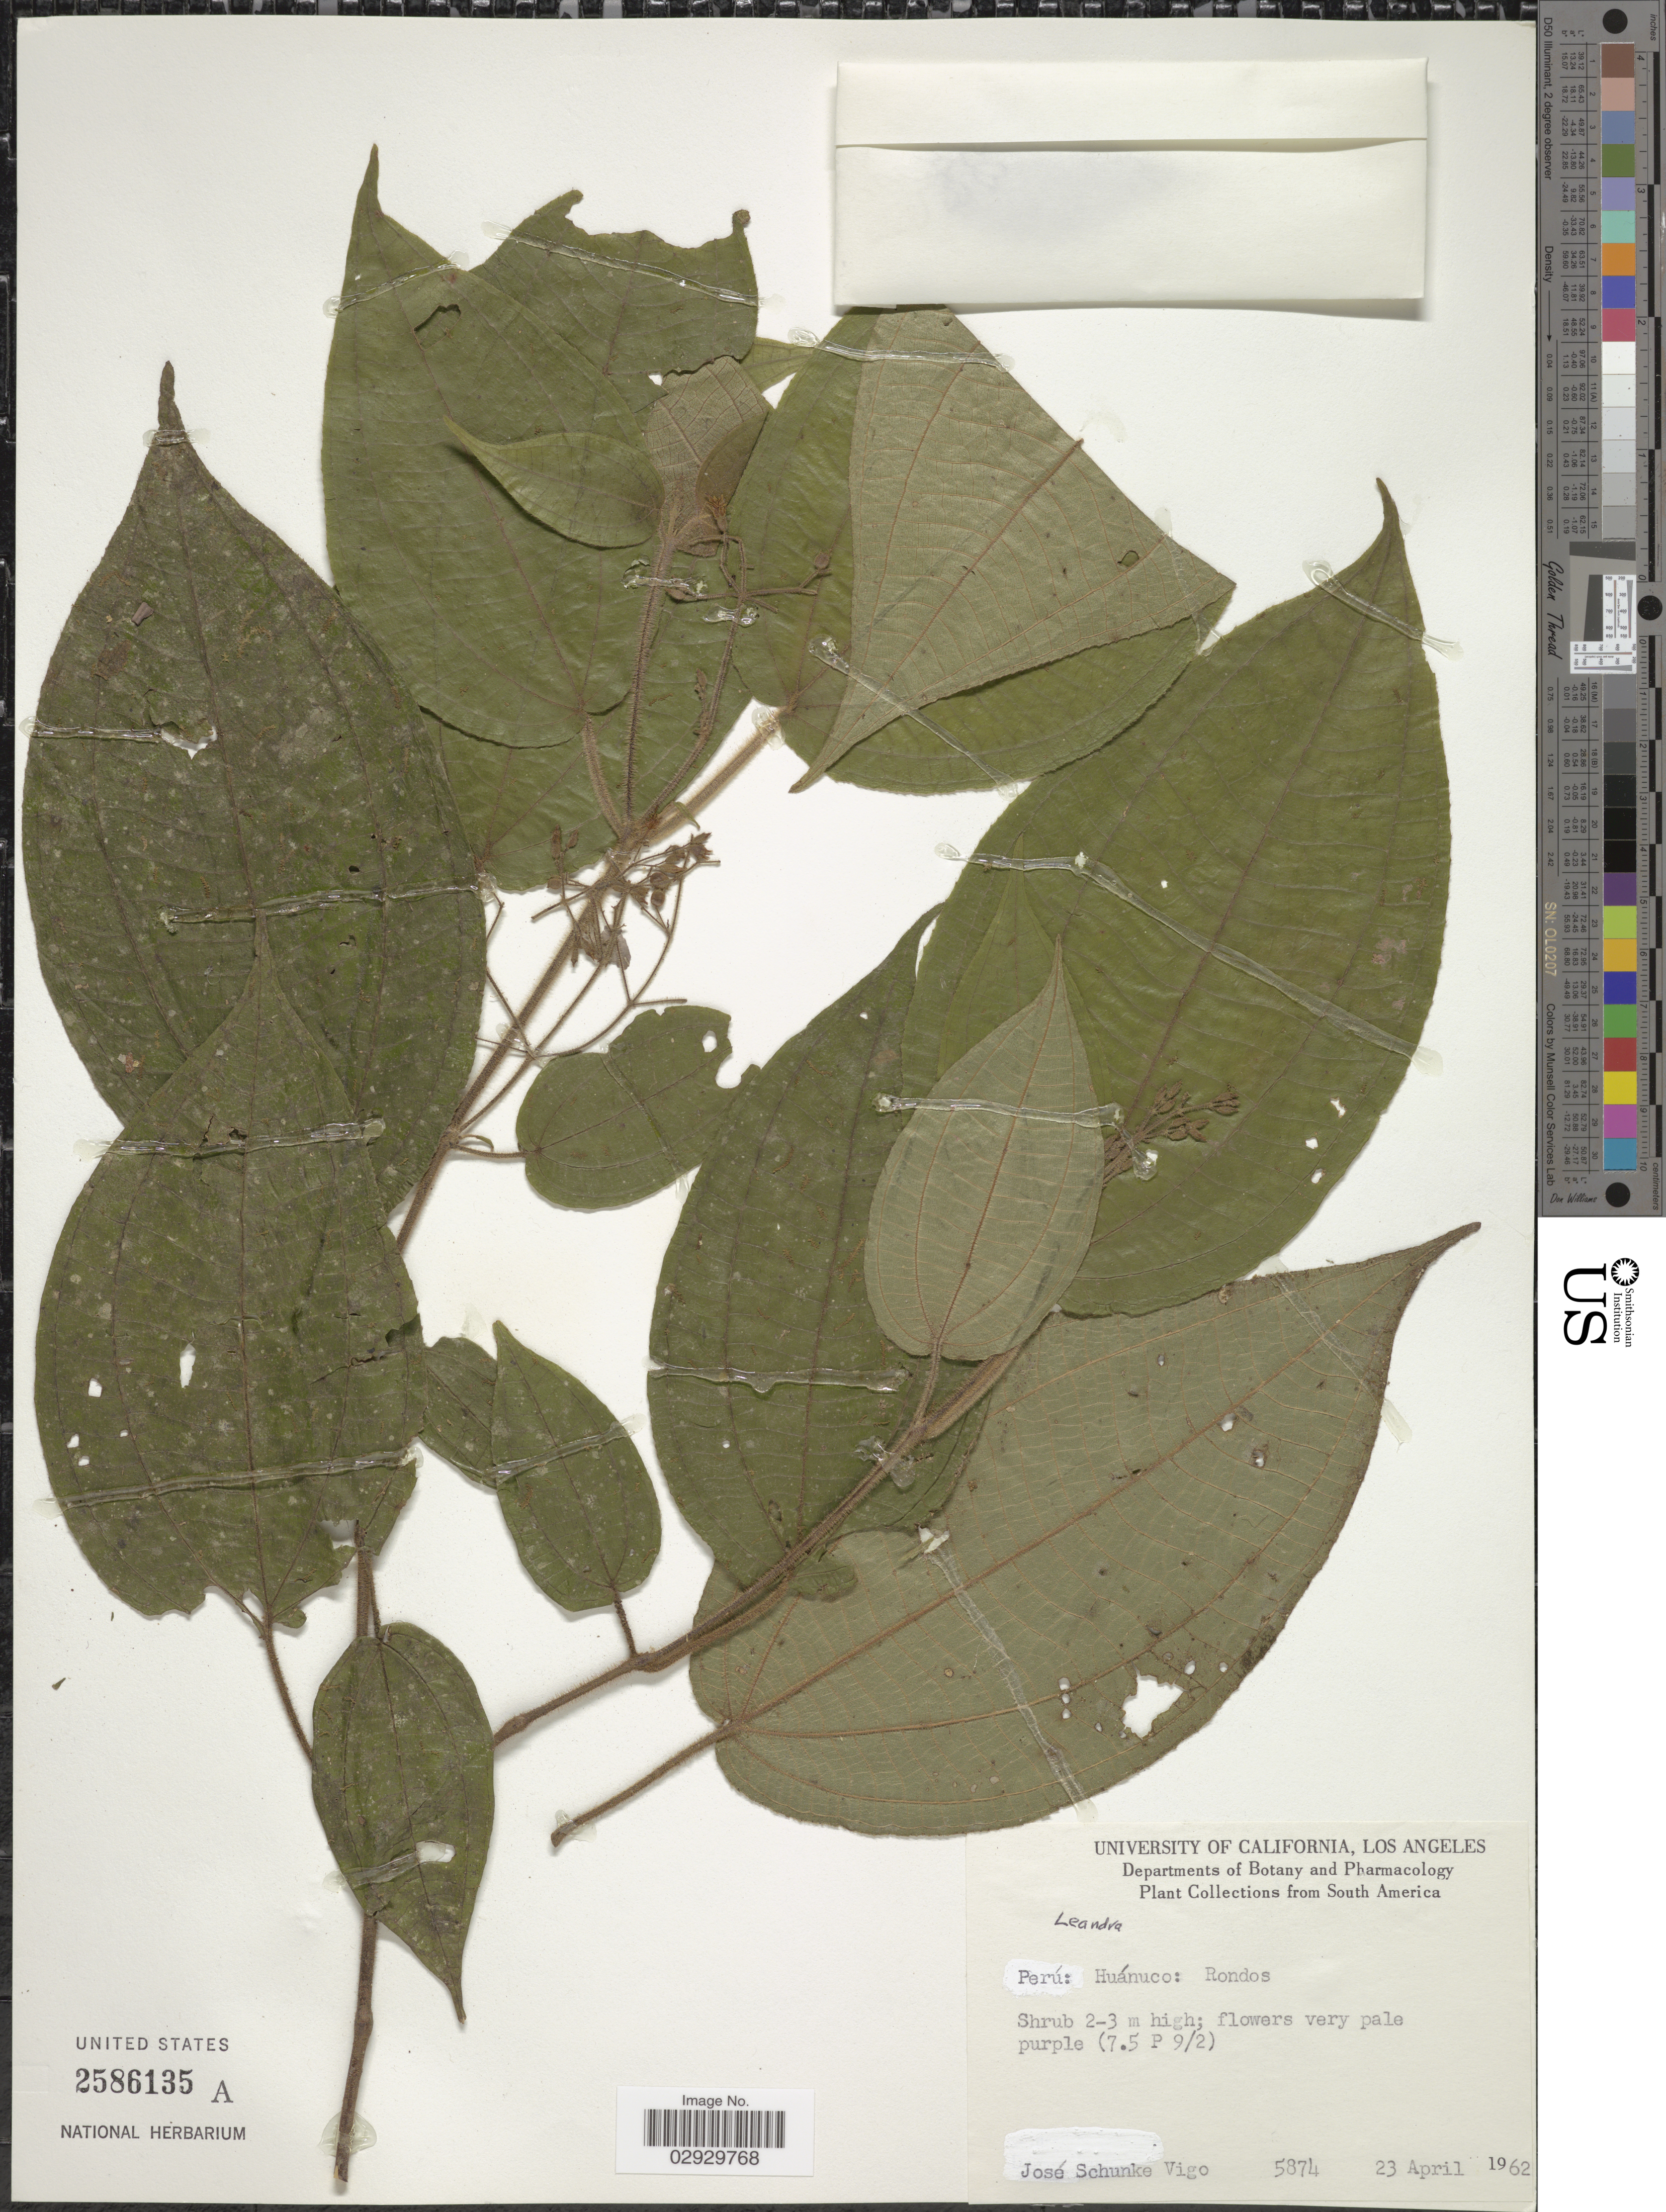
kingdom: Plantae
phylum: Tracheophyta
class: Magnoliopsida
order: Myrtales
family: Melastomataceae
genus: Leandra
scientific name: Leandra lasiopetala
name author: Cogn.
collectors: J. Schunke Vigo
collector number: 5874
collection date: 1962-04-23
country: Peru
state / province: Huánuco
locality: Rondos.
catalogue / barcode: US 2586135A